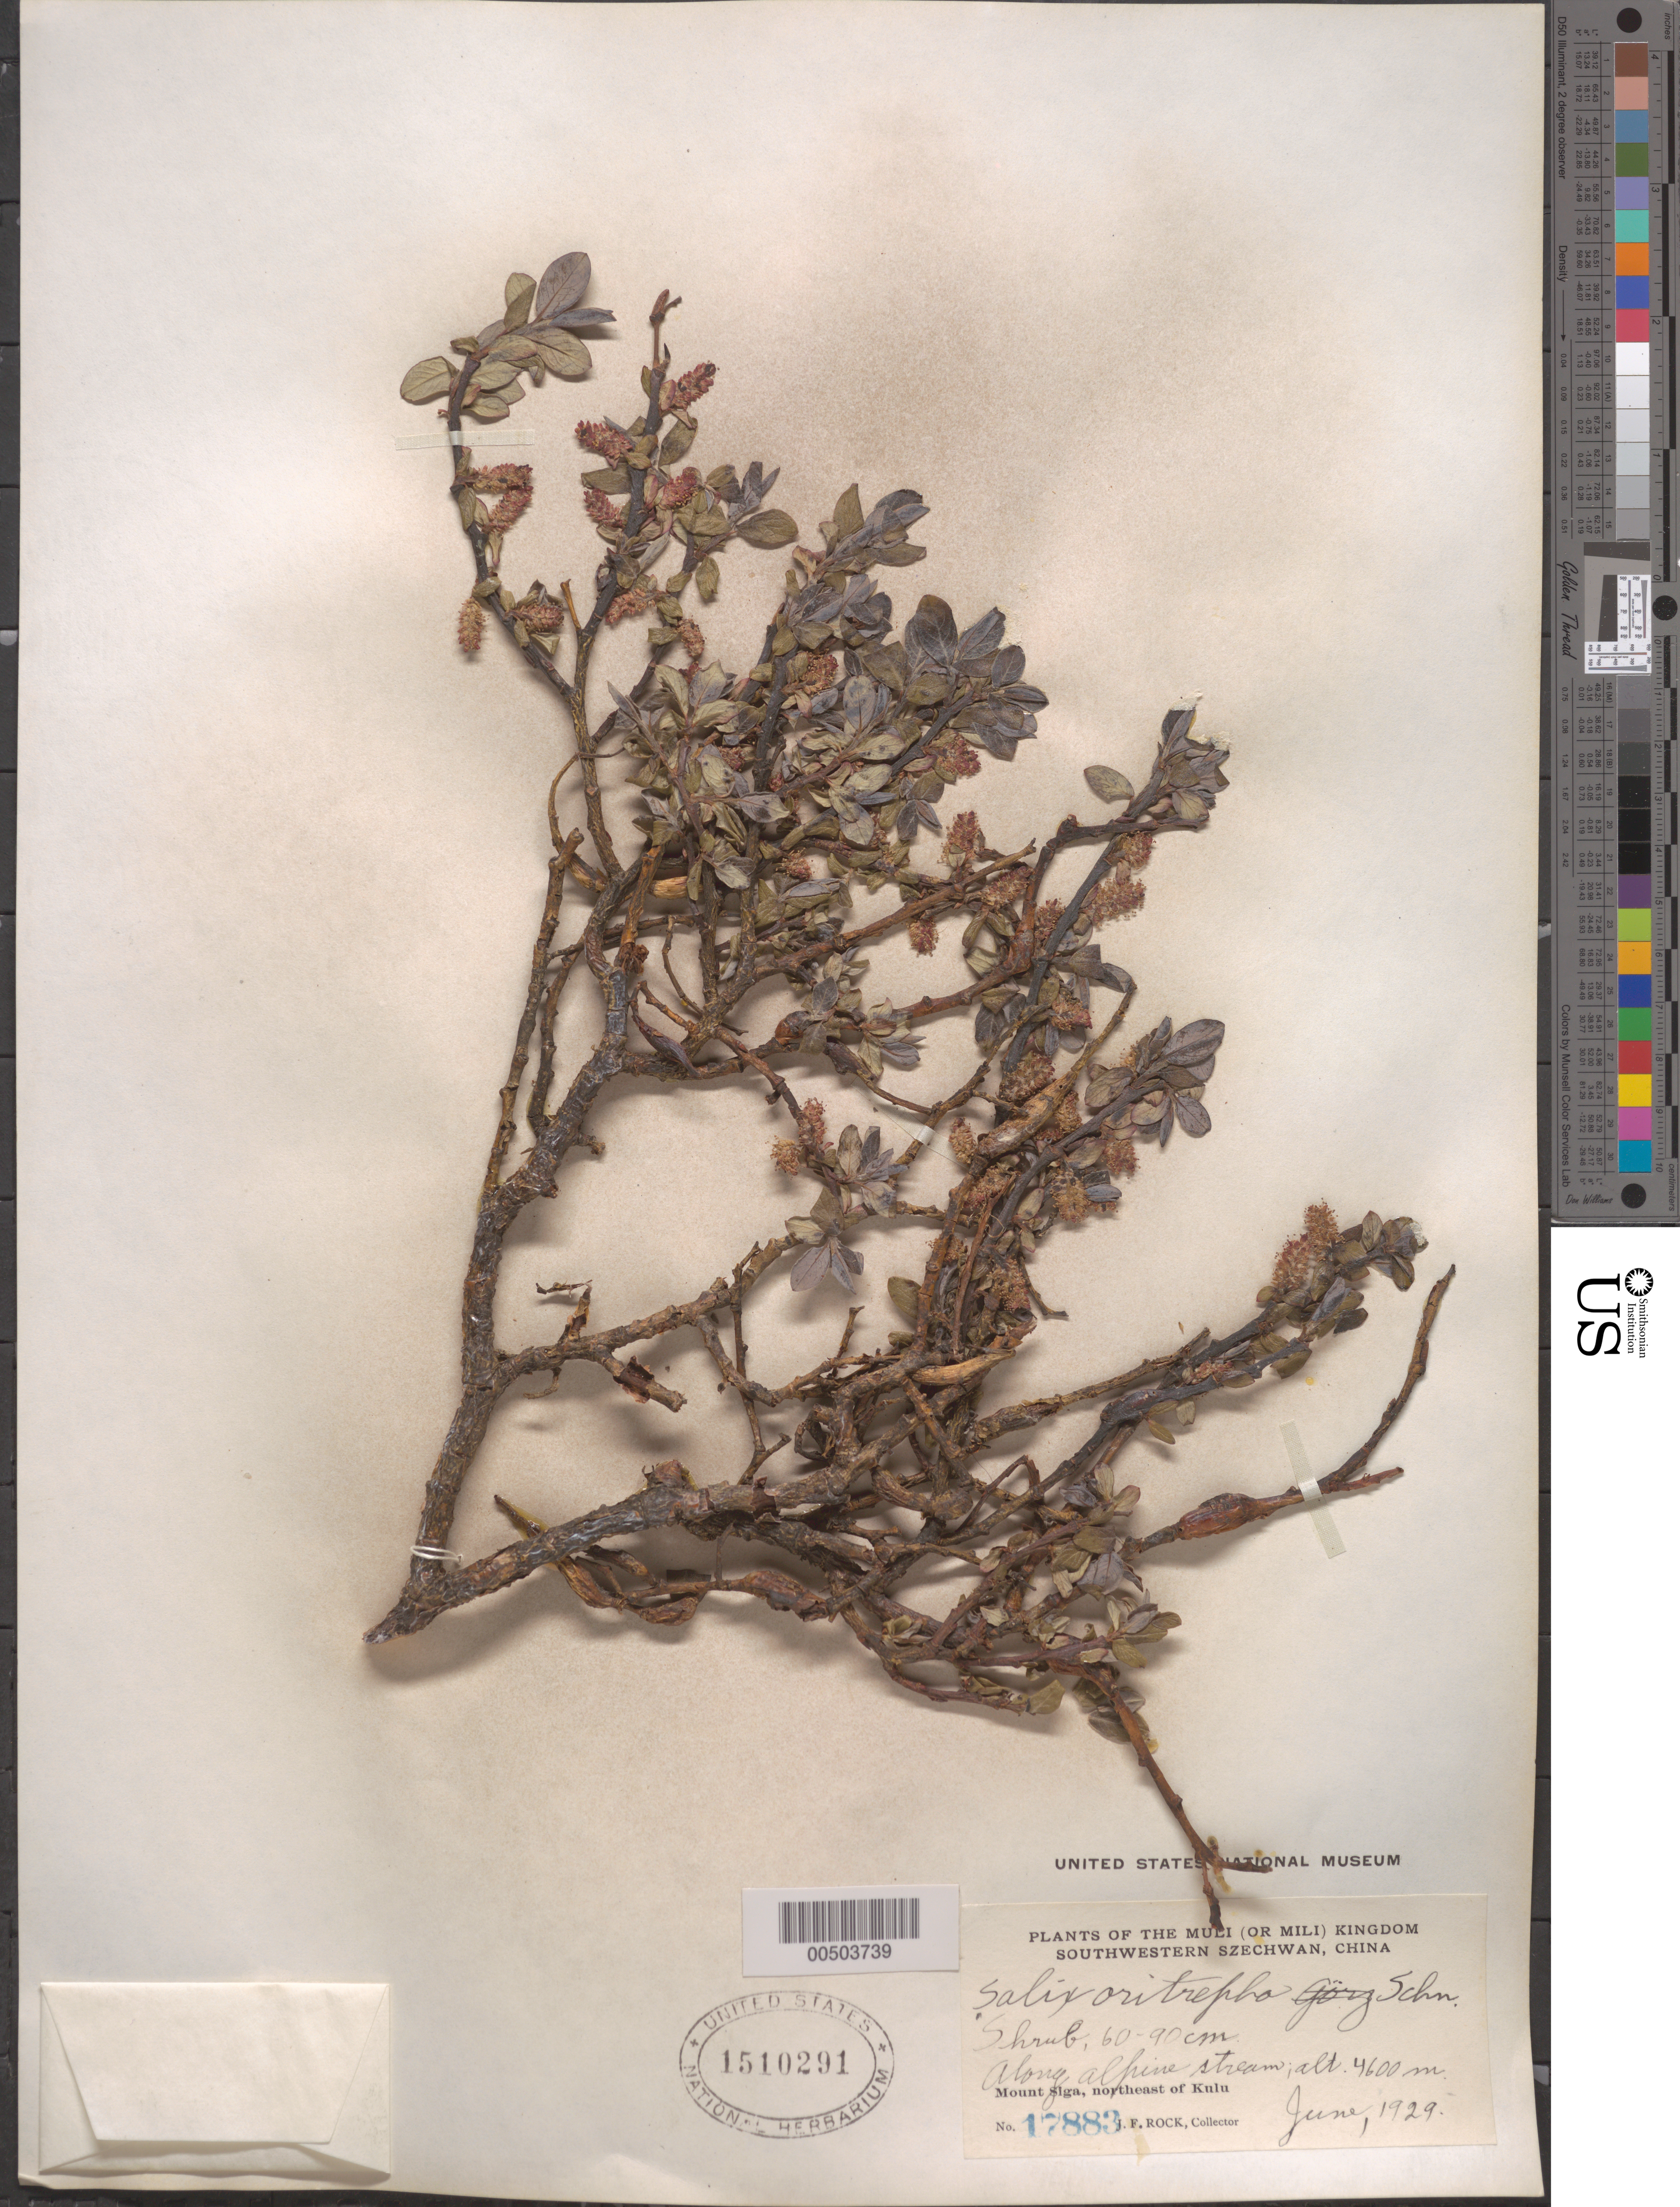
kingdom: Plantae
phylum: Tracheophyta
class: Magnoliopsida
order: Malpighiales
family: Salicaceae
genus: Salix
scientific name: Salix oritrepha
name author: C.K. Schneid.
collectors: J. F. Rock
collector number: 17883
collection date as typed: Jun 1929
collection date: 1929-06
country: China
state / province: Sichuan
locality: Mount Siga, northeast of Kulu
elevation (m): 4600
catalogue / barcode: US 1510291